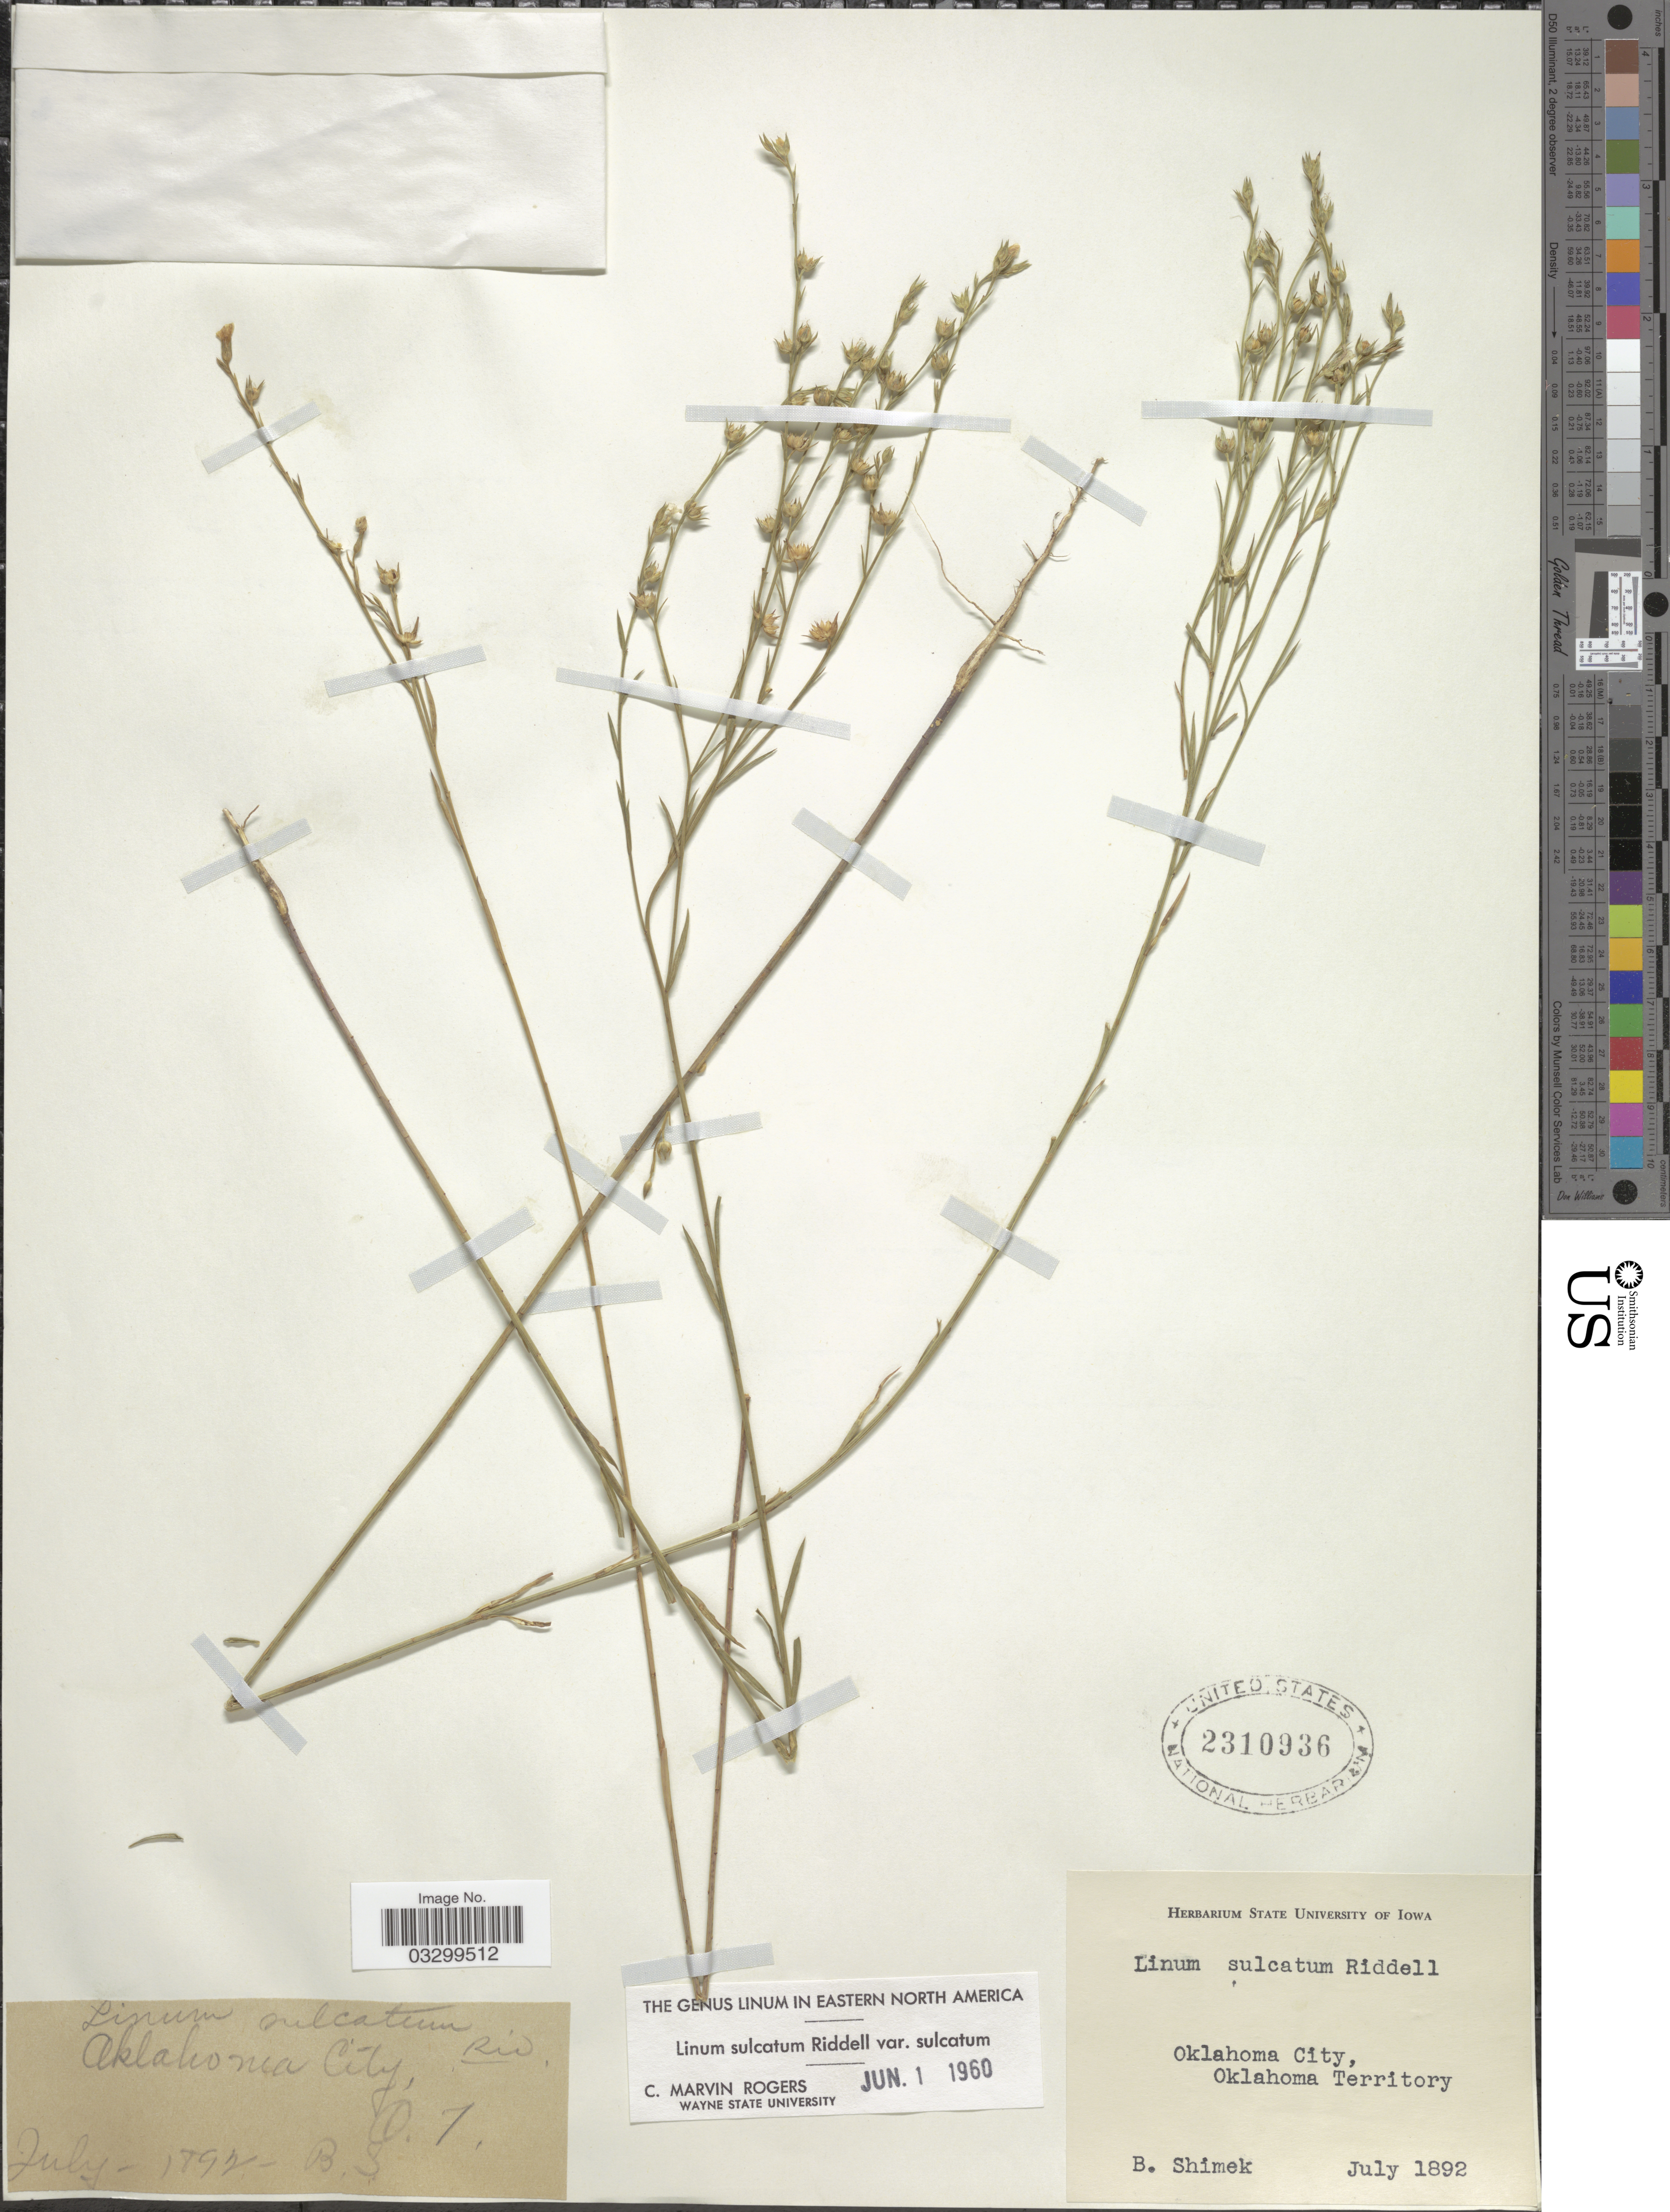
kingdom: Plantae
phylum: Tracheophyta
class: Magnoliopsida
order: Malpighiales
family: Linaceae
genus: Linum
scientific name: Linum sulcatum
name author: Riddell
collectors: B. Shimek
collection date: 1892-07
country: United States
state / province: Oklahoma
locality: Oklahoma City.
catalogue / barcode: US 2310936